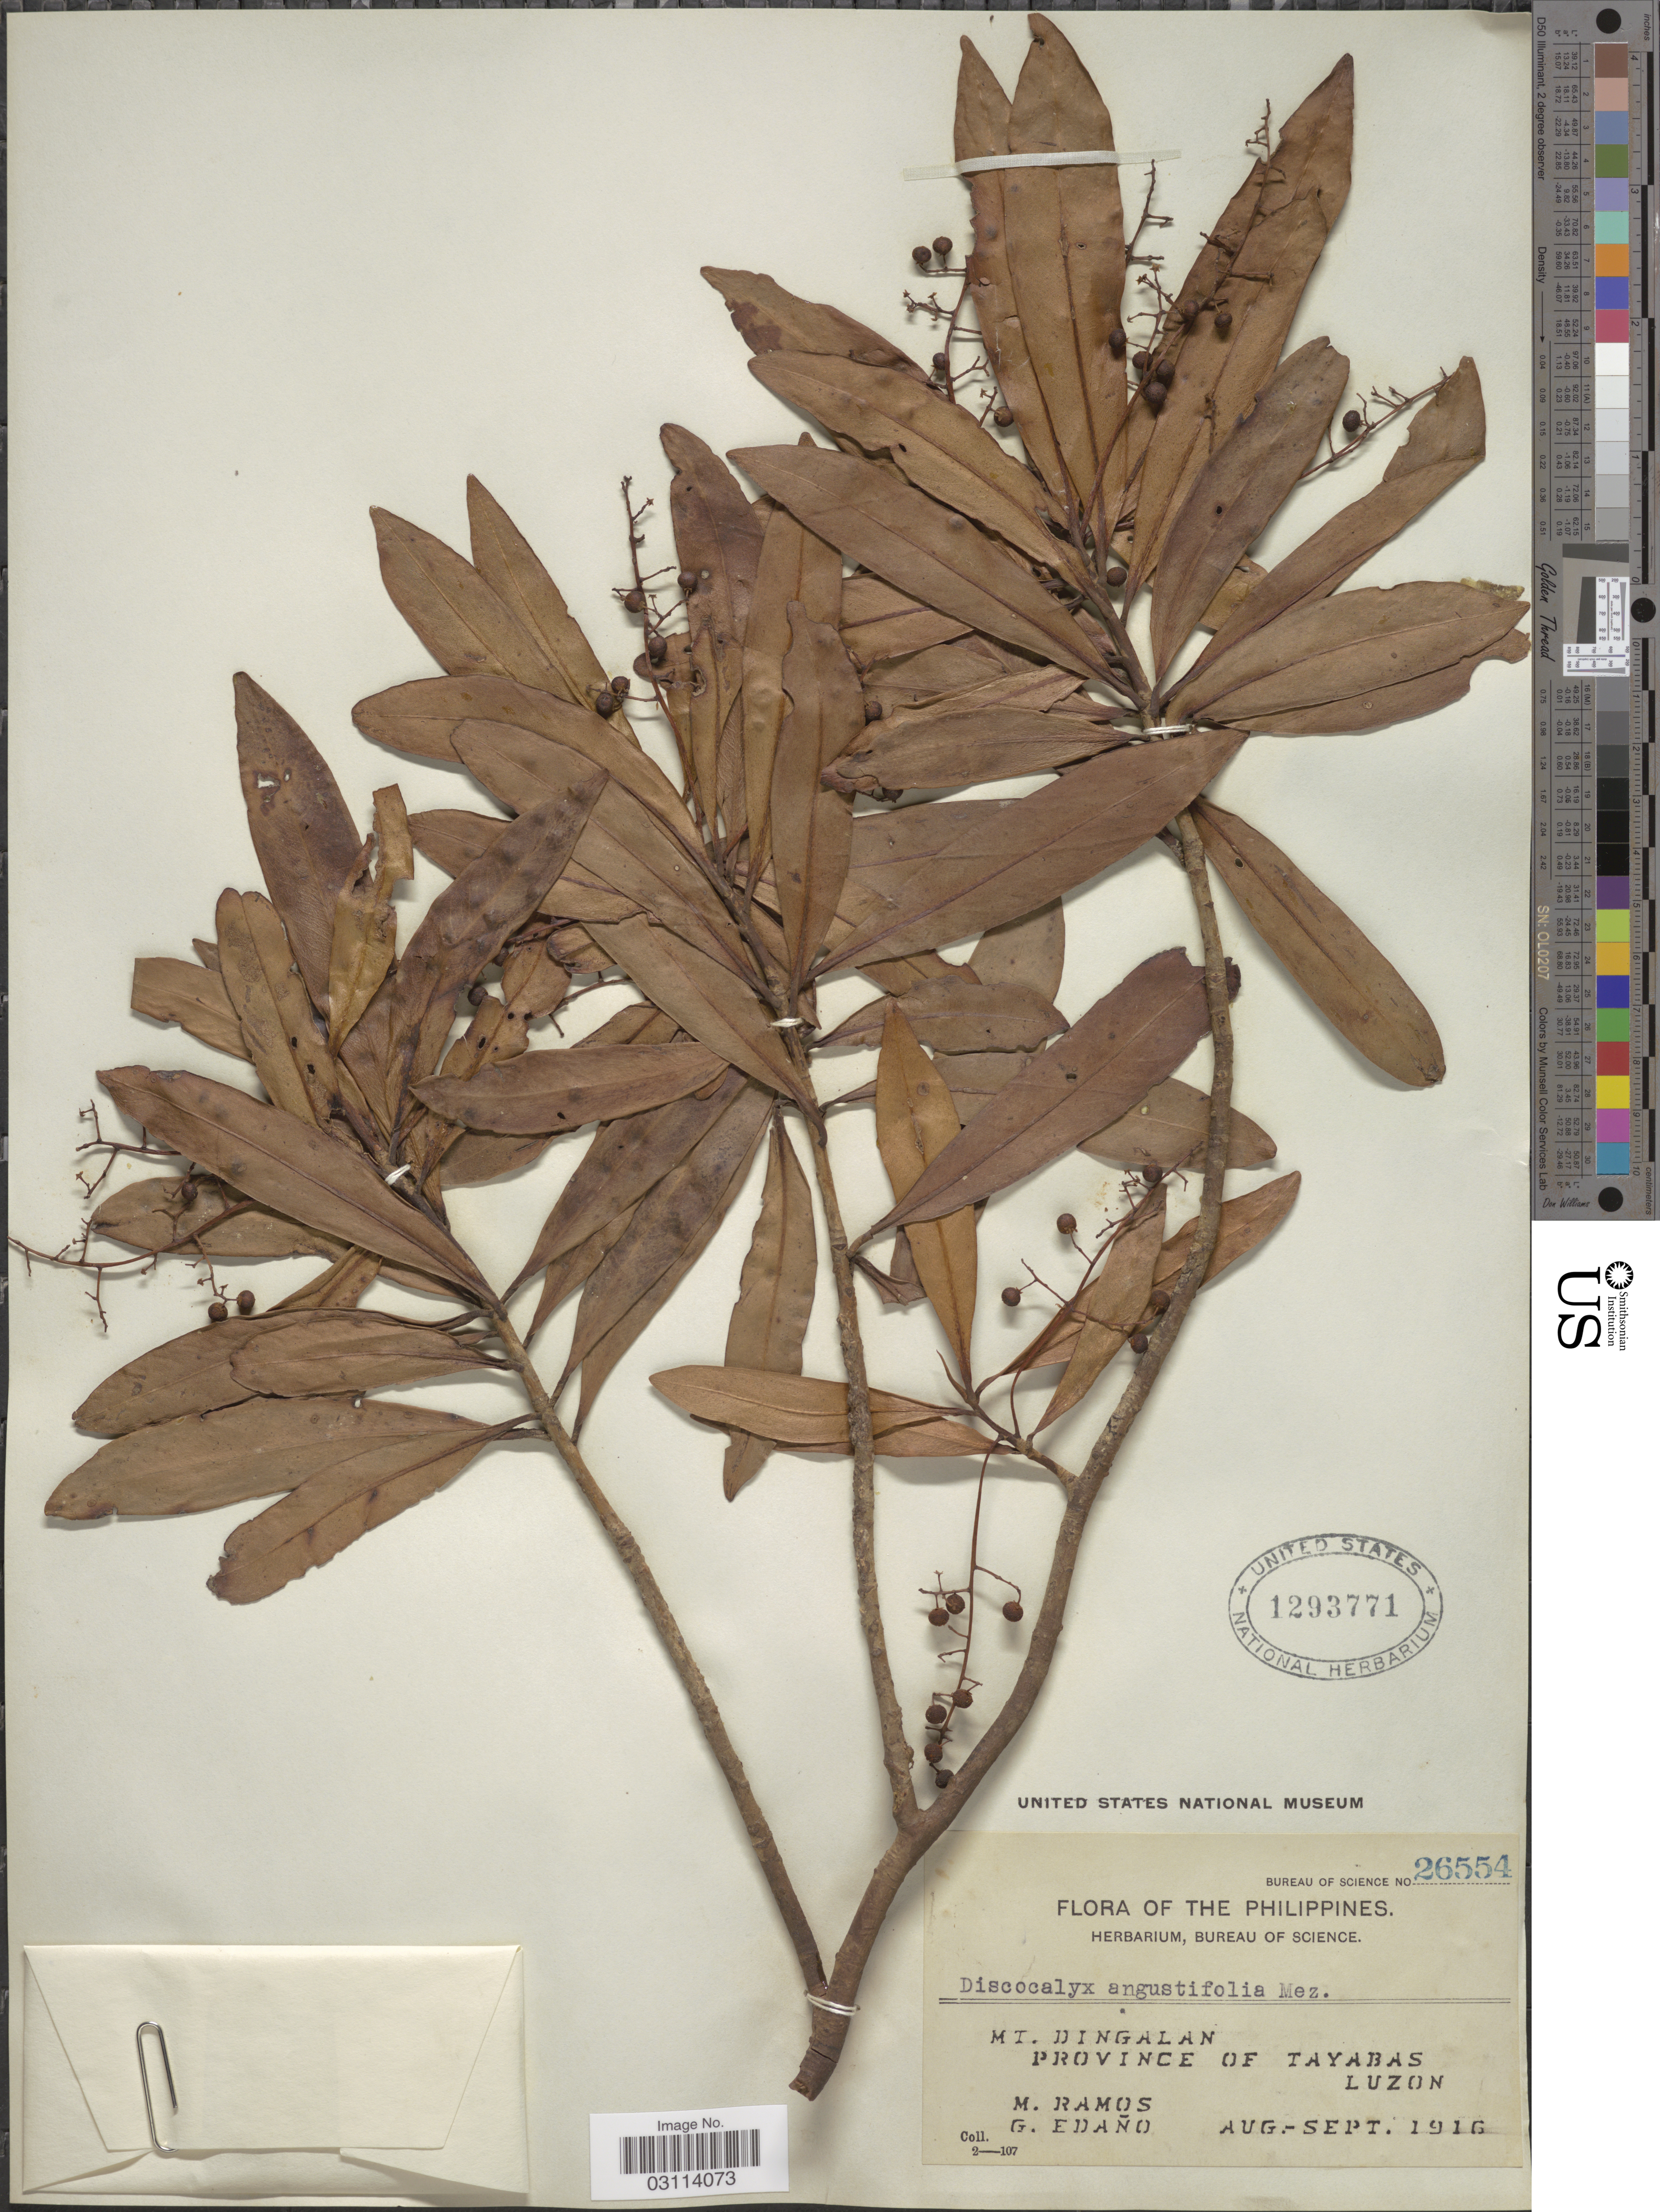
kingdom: Plantae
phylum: Tracheophyta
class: Magnoliopsida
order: Ericales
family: Primulaceae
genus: Discocalyx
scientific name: Discocalyx angustifolia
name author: Mez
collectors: M. Ramos & G. Edaño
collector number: Bureau of Science 26554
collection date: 1916-08/1916-09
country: Philippines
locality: Mt. Dingalan, Province of Tayabas, Luzon.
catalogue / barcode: US 1293771